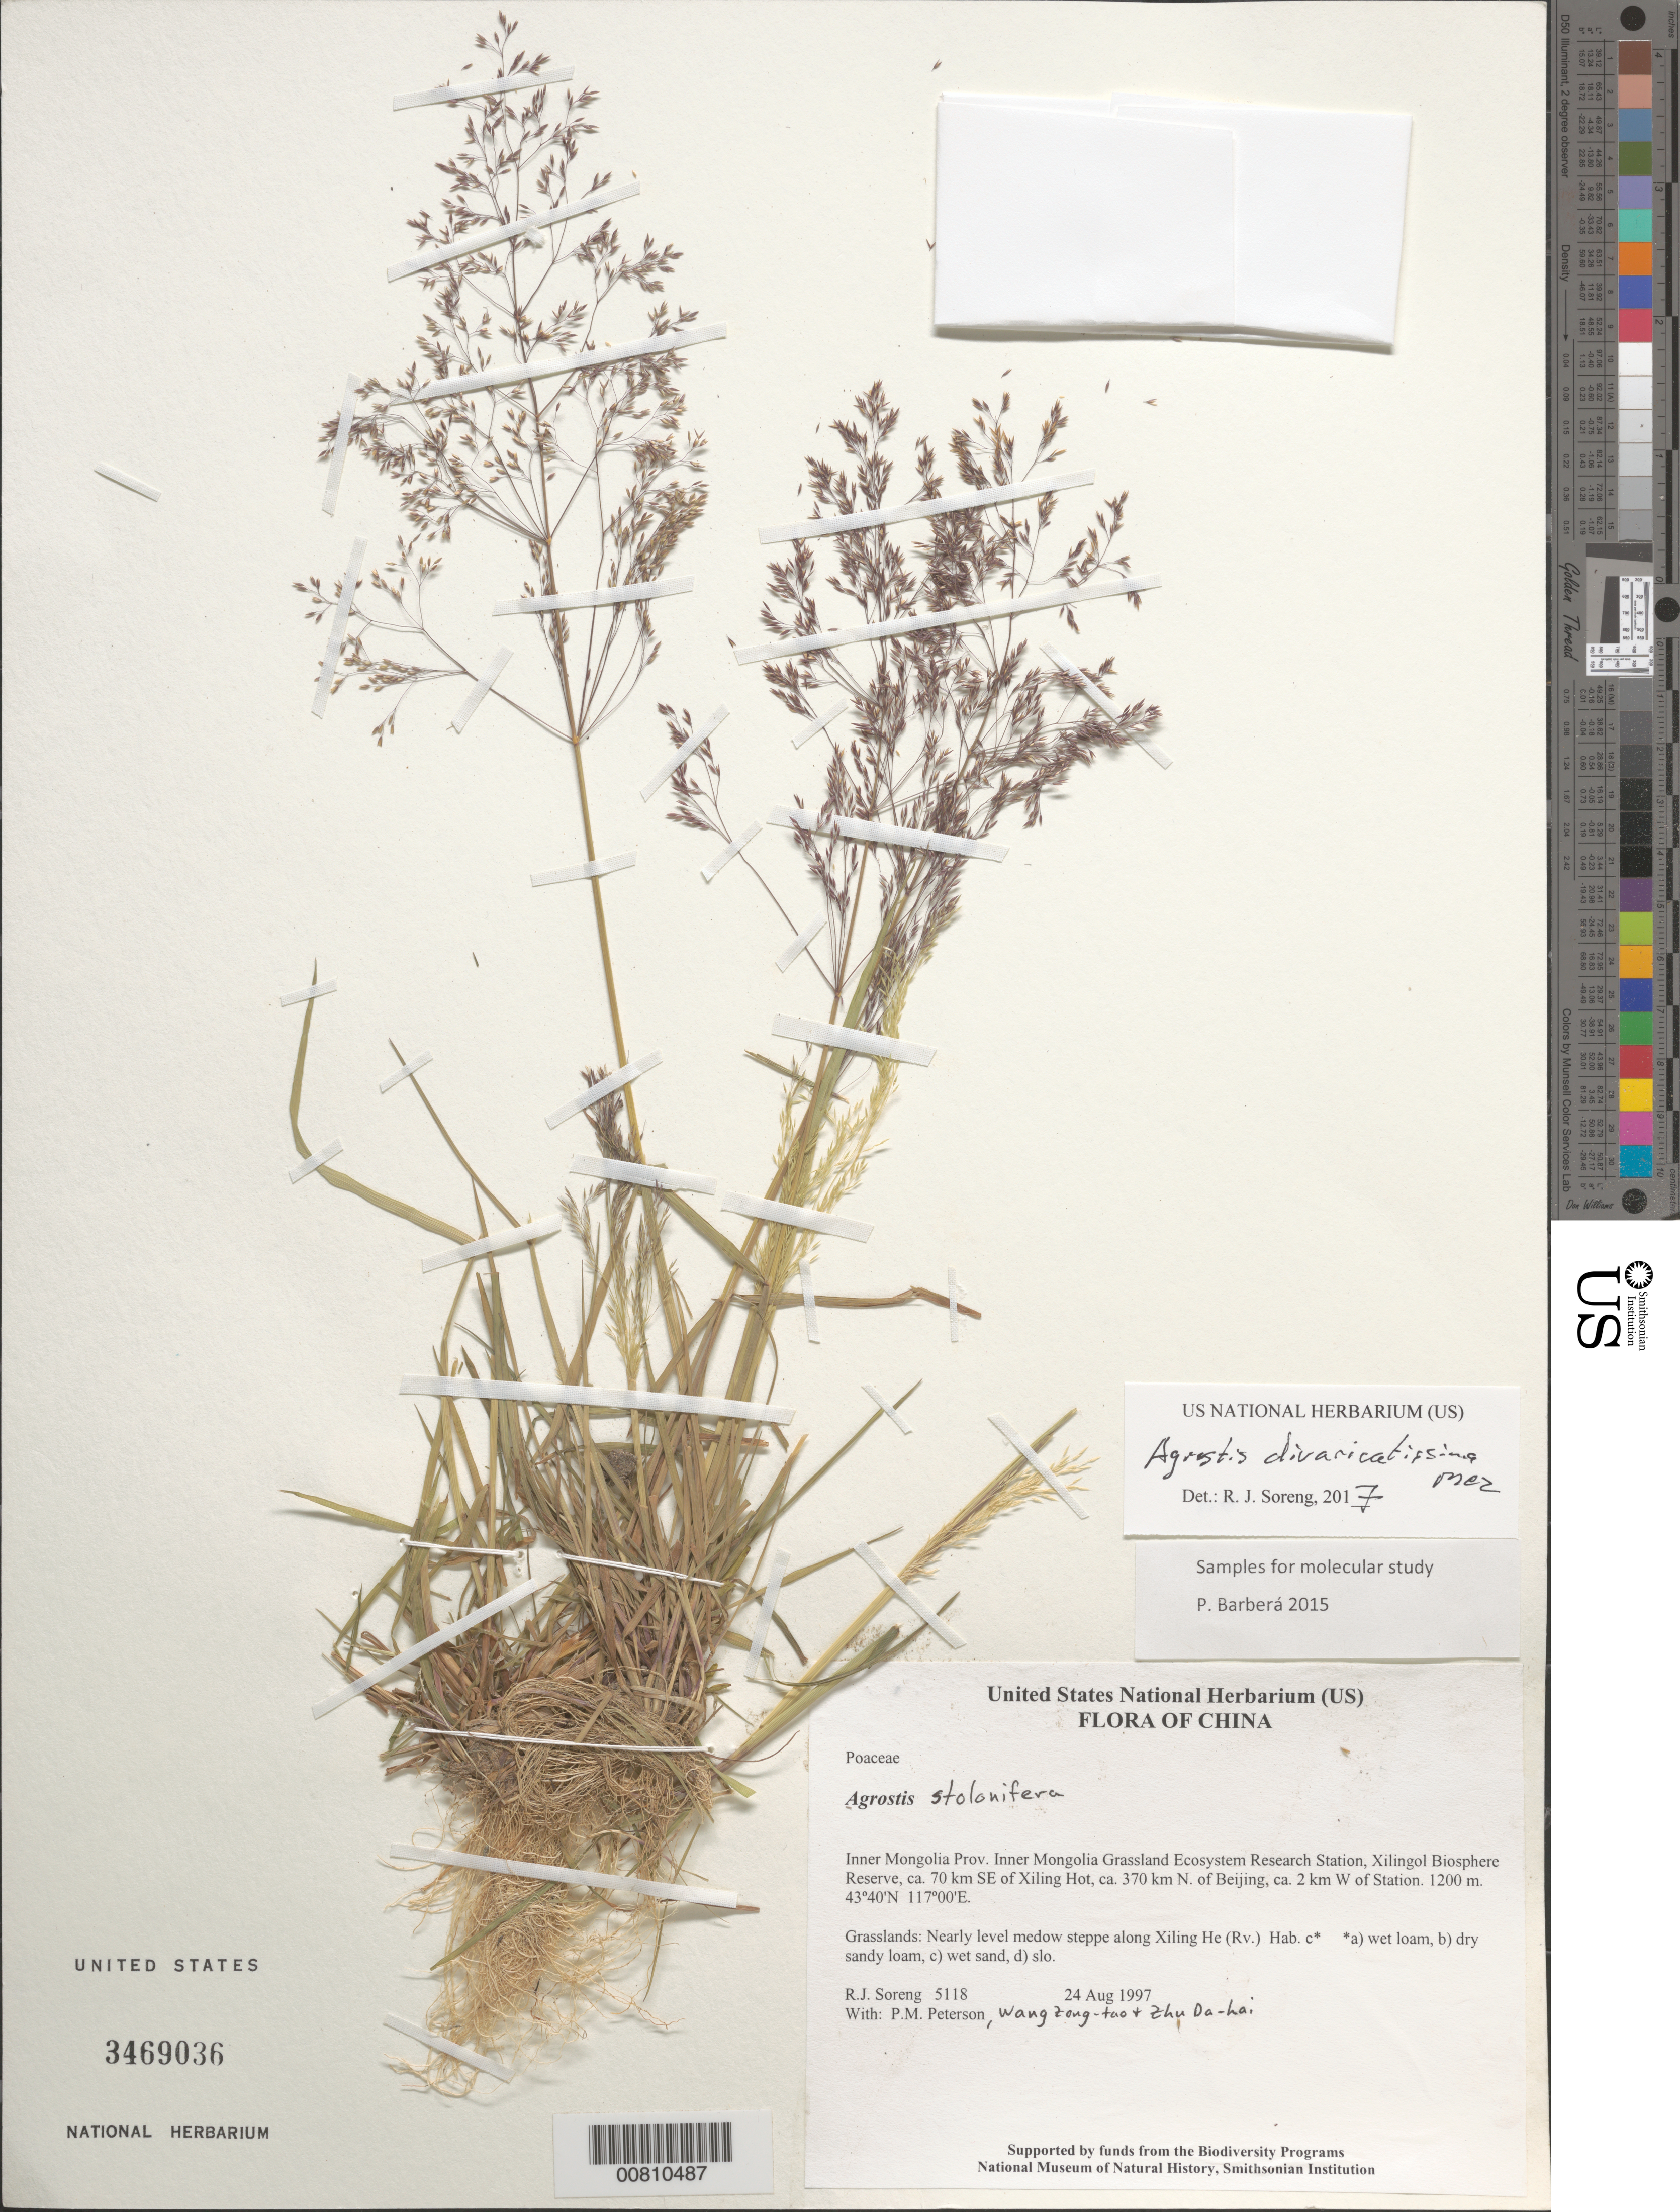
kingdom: Plantae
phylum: Tracheophyta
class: Liliopsida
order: Poales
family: Poaceae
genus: Agrostis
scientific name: Agrostis divaricatissima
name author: Mez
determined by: Soreng, Robert J., Research Associate (BOT), Smithsonian Institution - National Museum of Natural History (UNITED STATES)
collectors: R. J. Soreng, P. M. Peterson & Zhu Da-hai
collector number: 5118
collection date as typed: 24 Aug 1997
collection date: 1997-08-24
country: China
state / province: Nei Monggol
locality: Inner Mongolia Grassland Ecosystem Research Station, Xilingol Biosphere Reserve, ca. 70 km SE of Xiling Hot, ca. 370 km N. of Beijing, ca. 2 km W of Station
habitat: Grasslands: Nearly level medow steppe along Xiling He (Rv.) Hab. c* *a) wet loam, b) dry sandy loam, c) wet sand, d) slo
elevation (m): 1200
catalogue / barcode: US 3469036